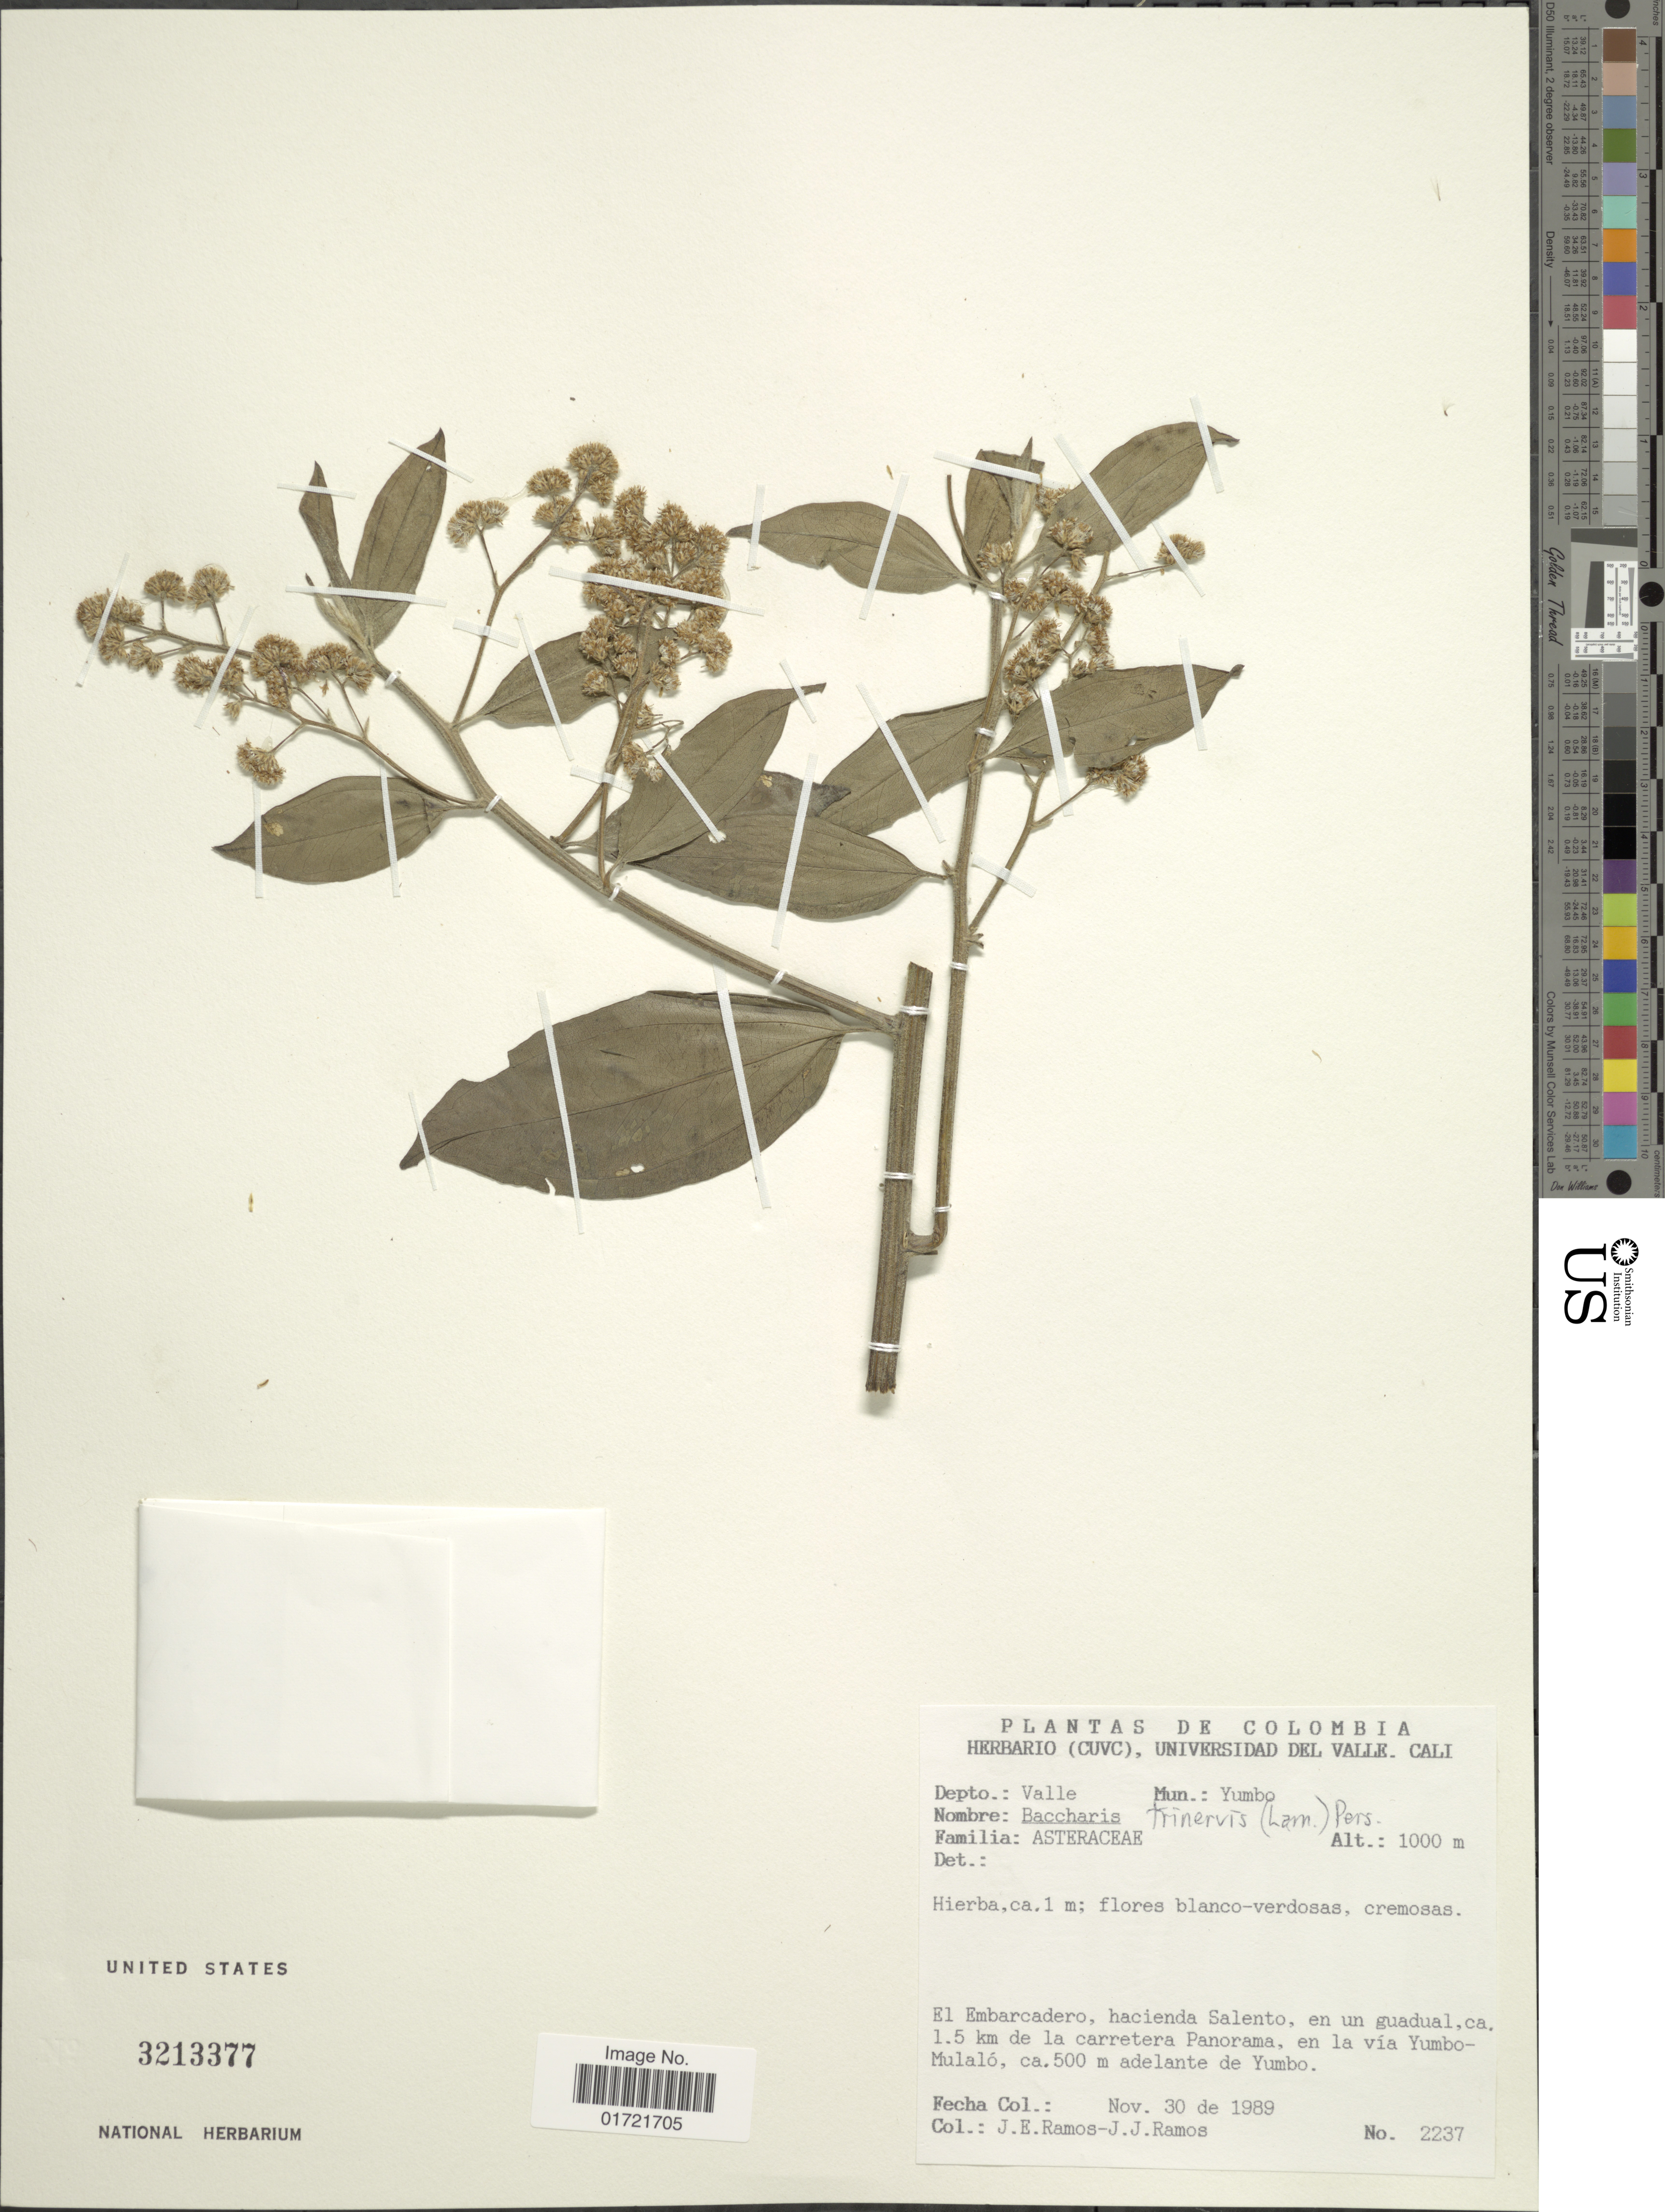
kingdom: Plantae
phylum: Tracheophyta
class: Magnoliopsida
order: Asterales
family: Asteraceae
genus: Baccharis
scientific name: Baccharis trinervis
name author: (Lam.) Pers.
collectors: J. E. Ramos & J. J. Ramos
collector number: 2237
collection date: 1989-11-30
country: Colombia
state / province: Valle del Cauca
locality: Depto.: Valle, Mun.: Yumbo, El Embarcadero, hacienda Salento, en un guadual, 1.5 km de la carretera Panorama, en la via Yumbo-Mulalo, adelante de Yumbo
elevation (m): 1000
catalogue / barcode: US 3213377